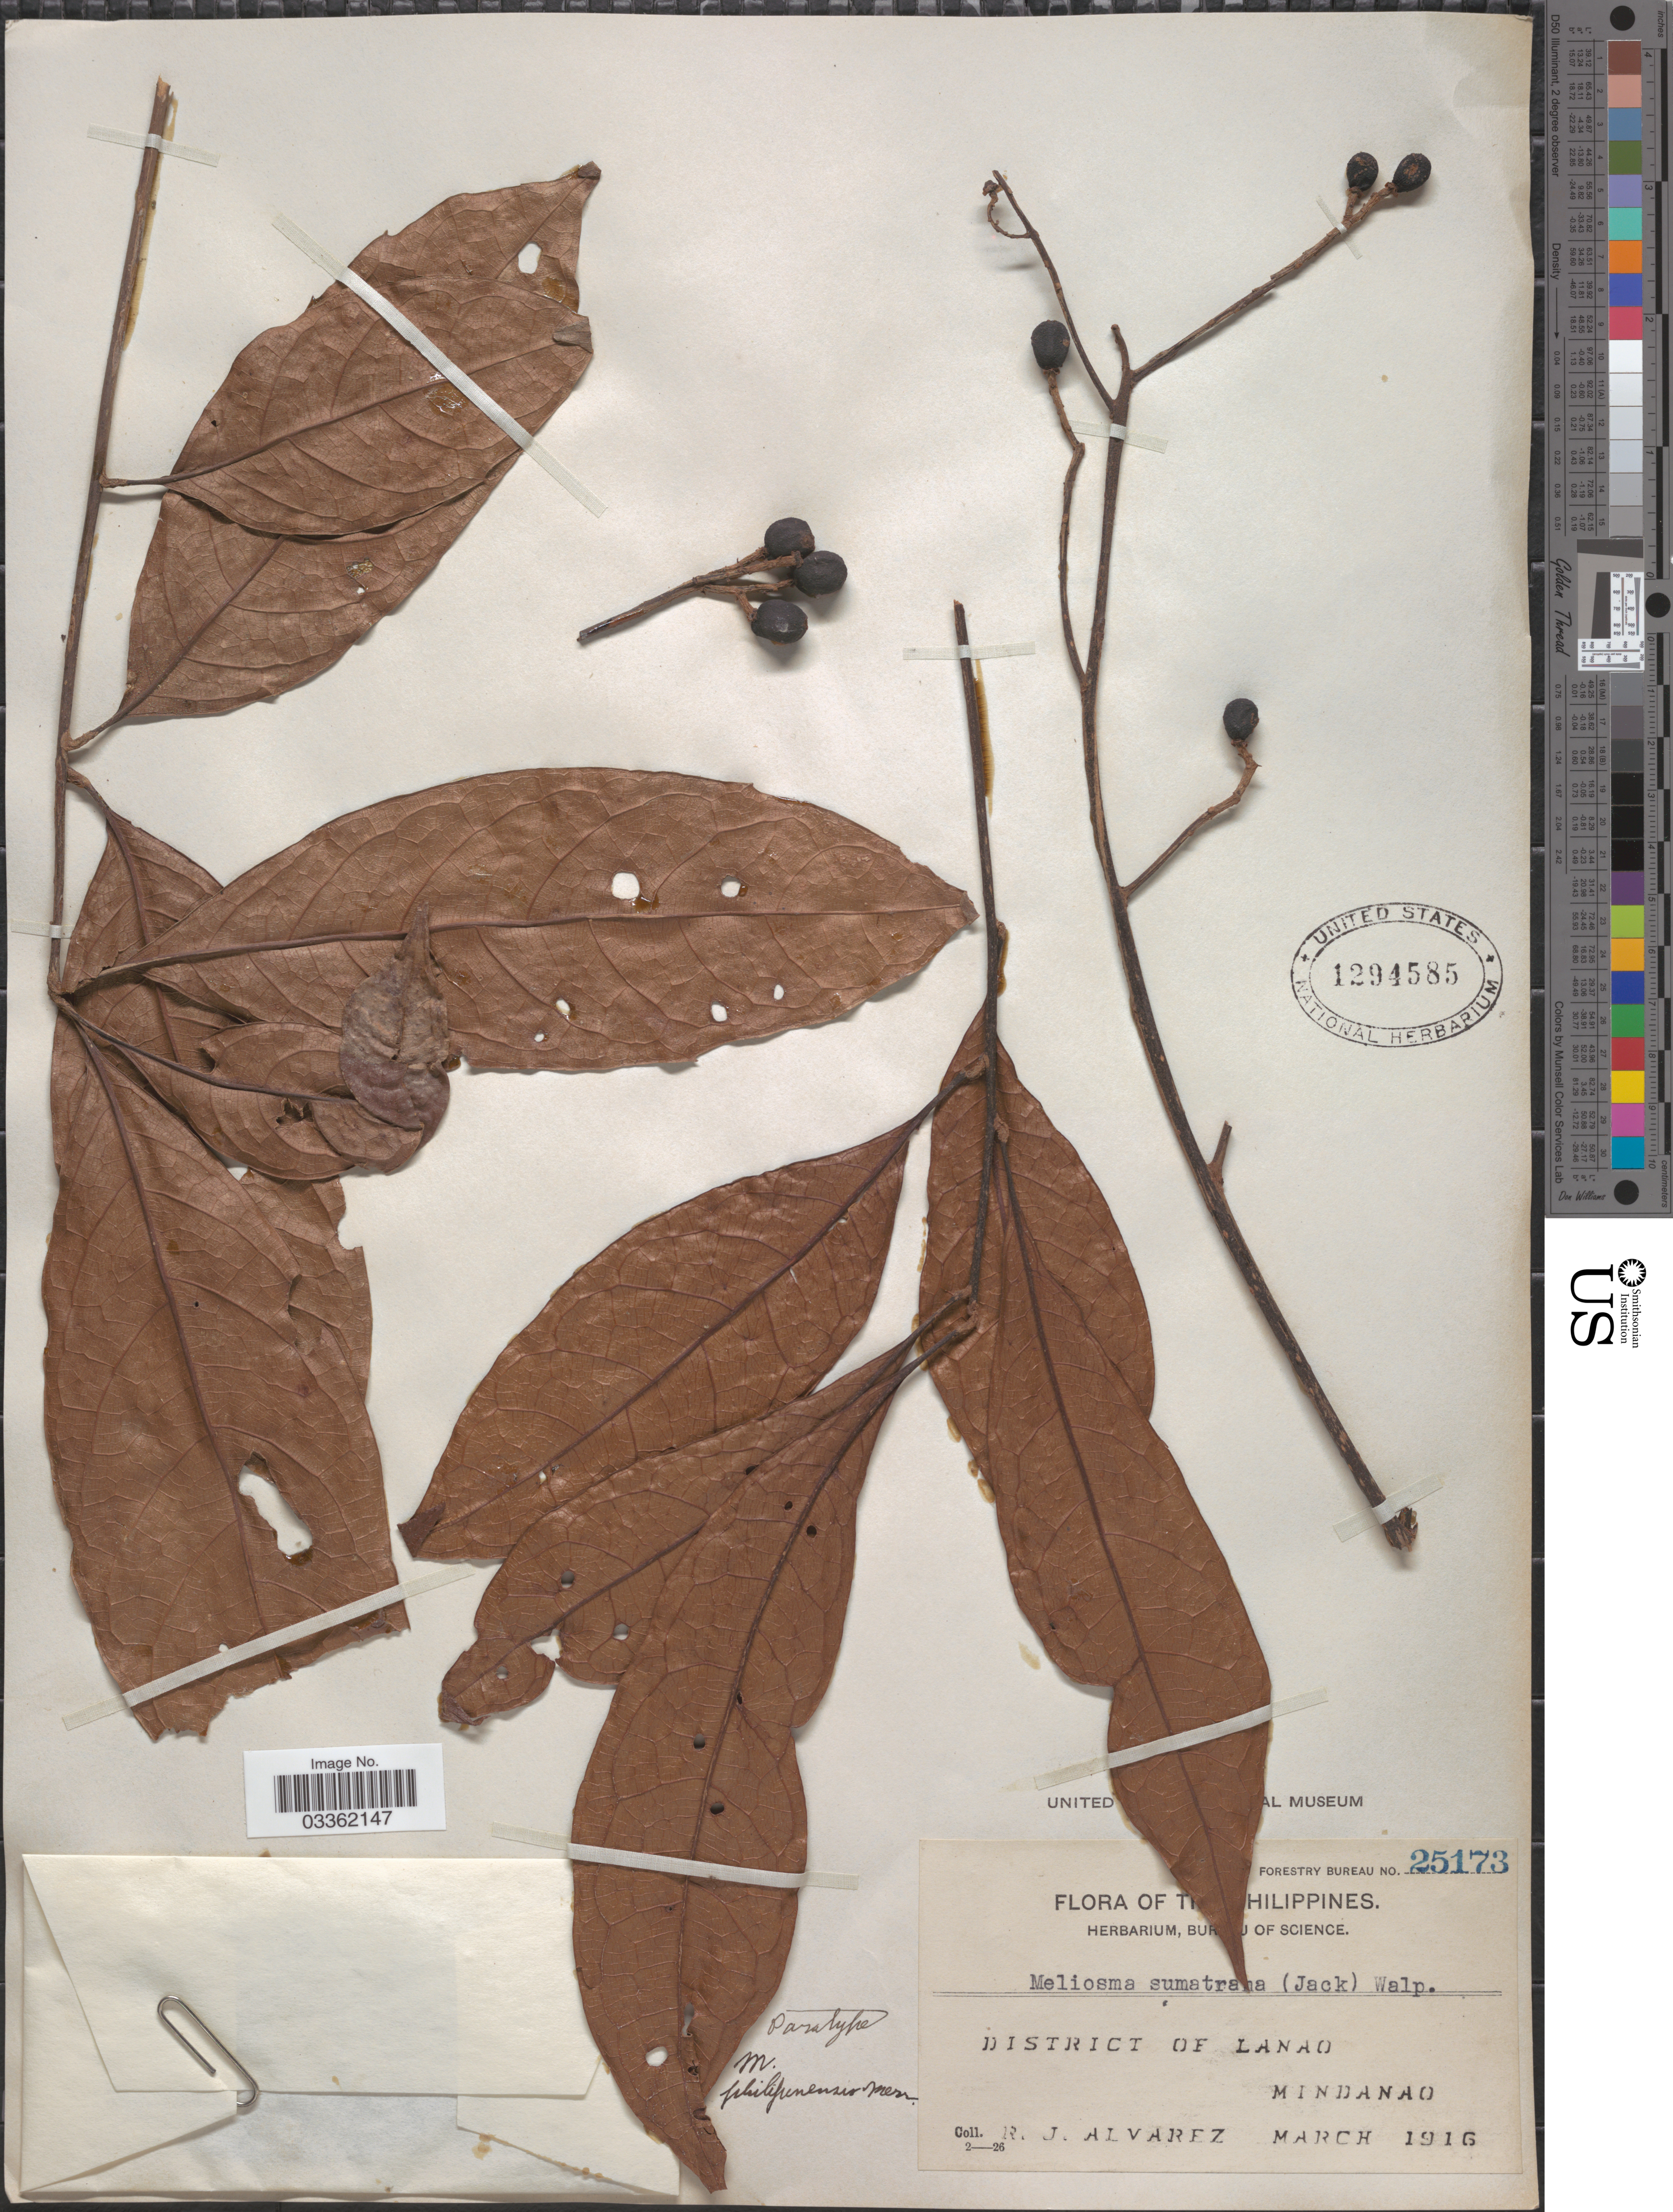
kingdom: Plantae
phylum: Tracheophyta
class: Magnoliopsida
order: Proteales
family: Sabiaceae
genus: Meliosma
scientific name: Meliosma philippinensis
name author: Merr. & L.M. Perry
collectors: R. Alvarez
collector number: Forestry Bureau 25173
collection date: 1916-03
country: Philippines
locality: District of Lanao. Mindanao.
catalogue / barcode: US 1294585